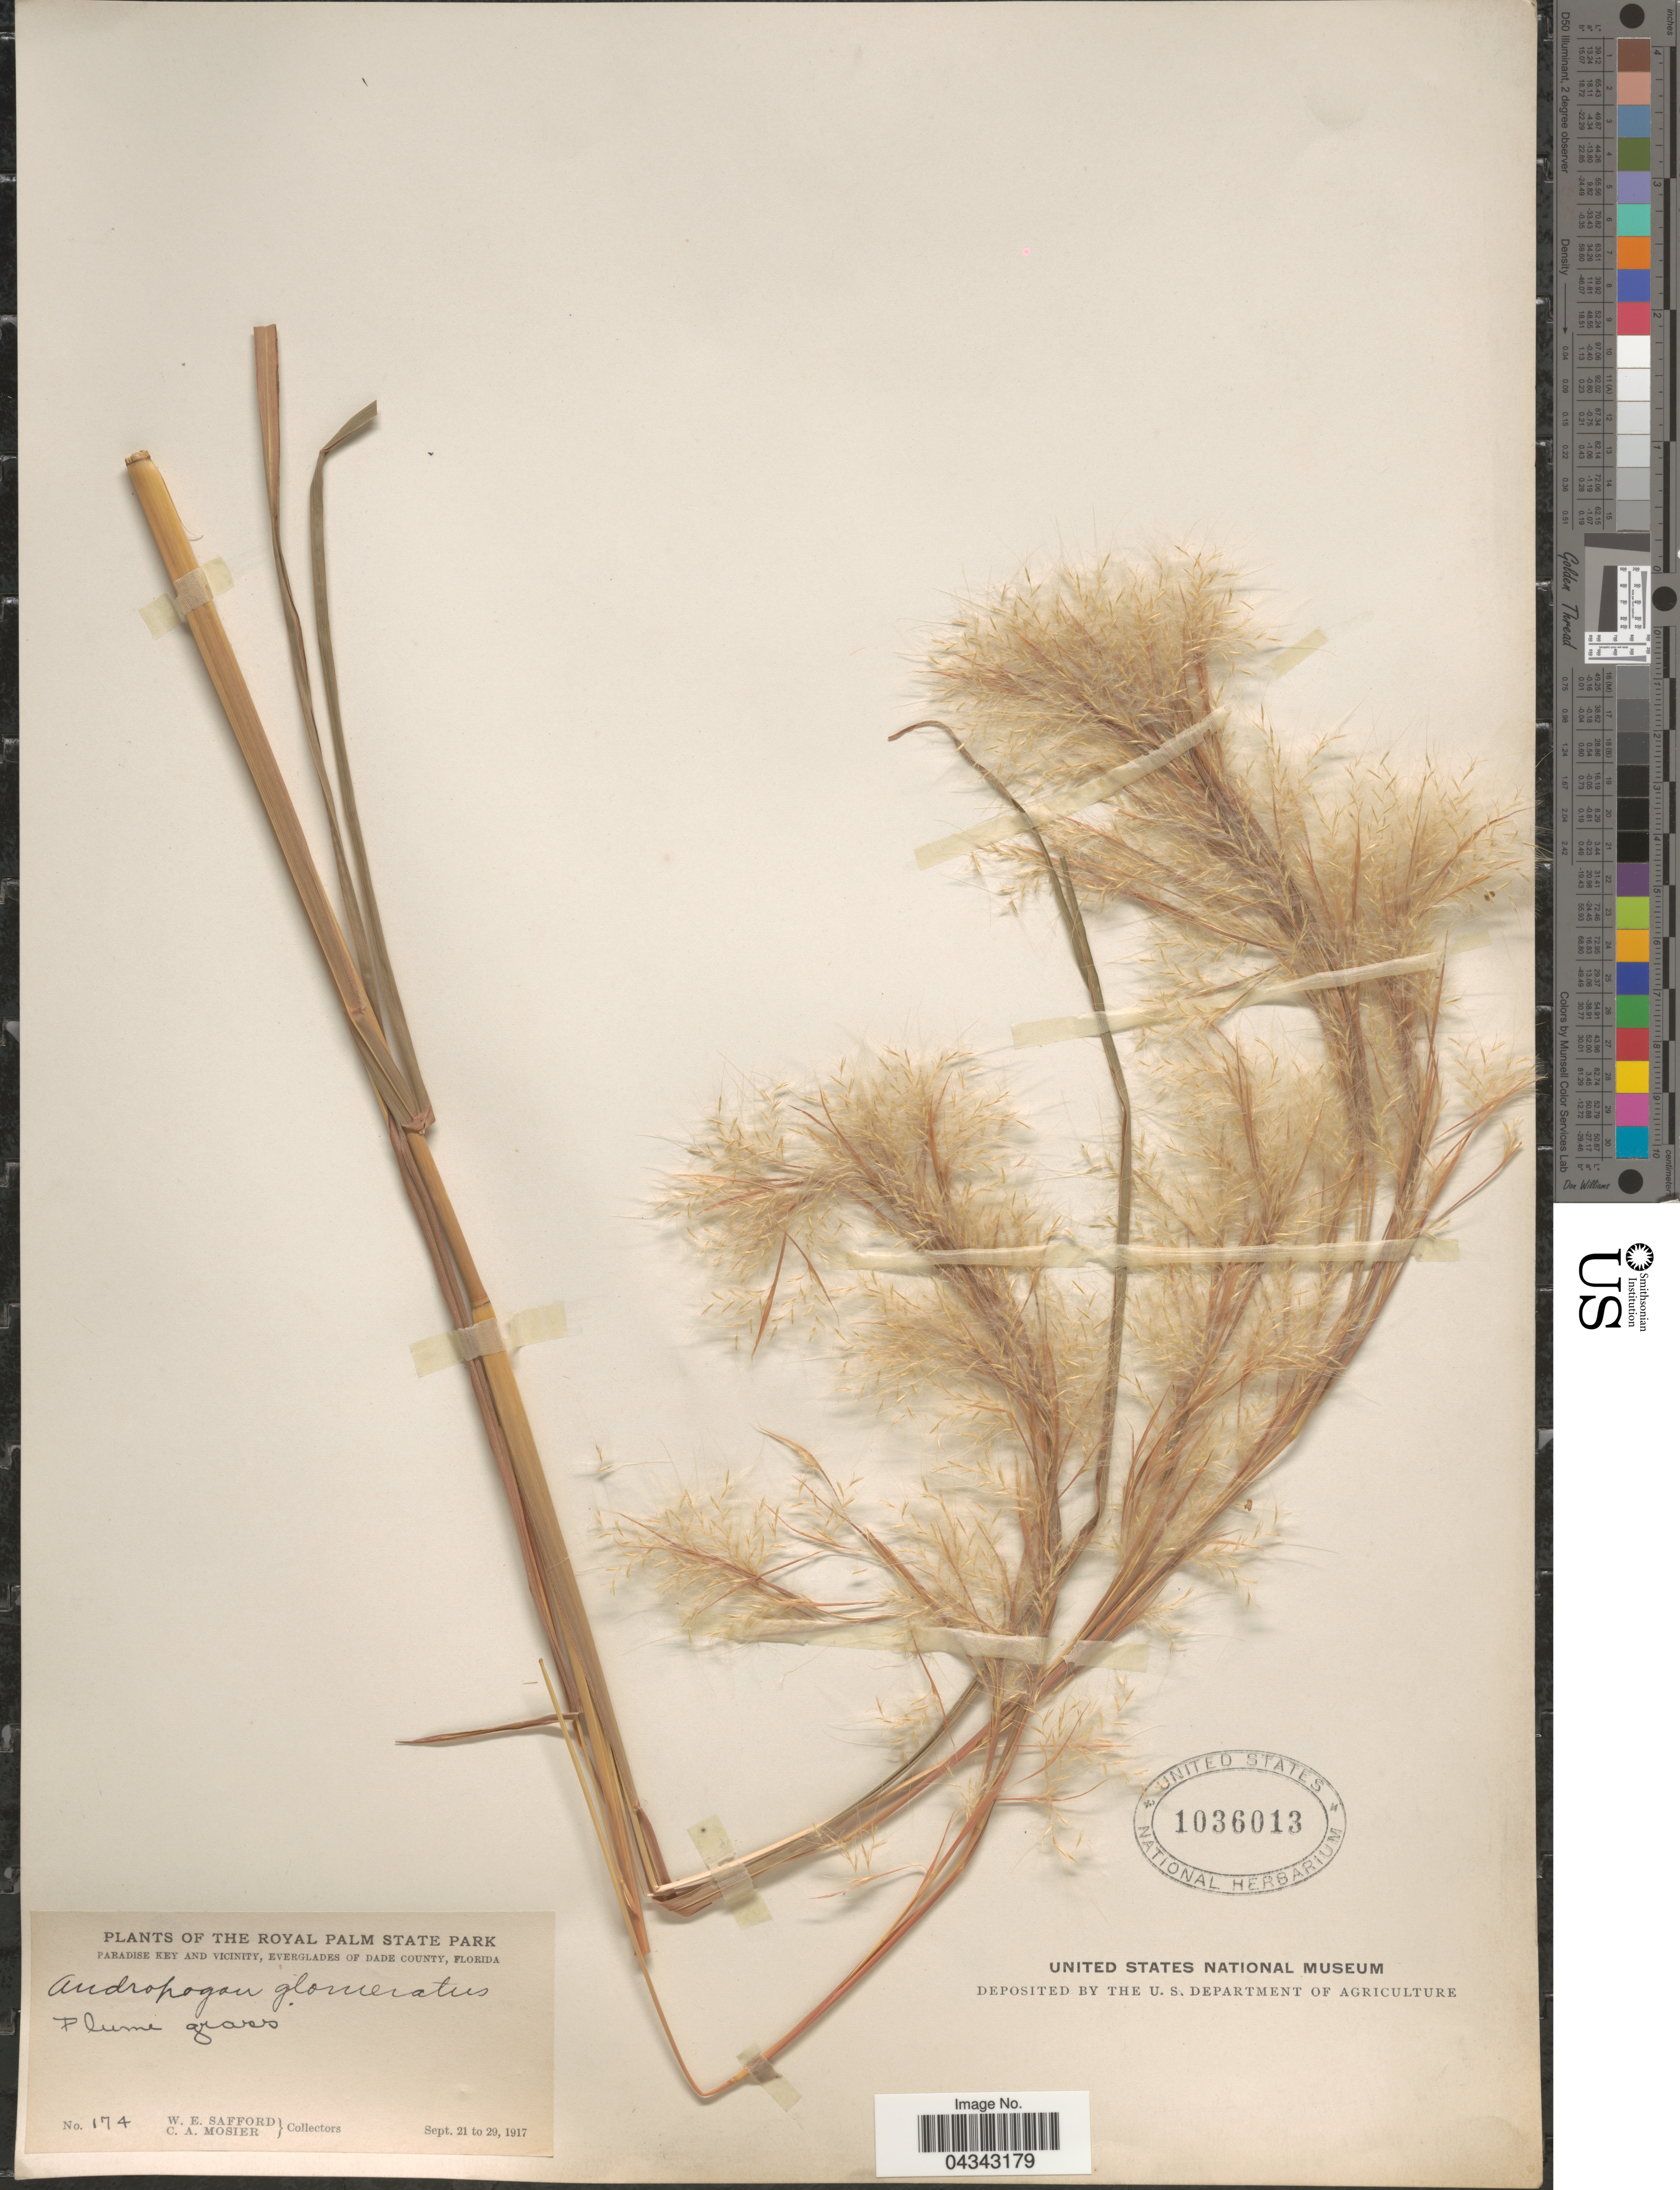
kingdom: Plantae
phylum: Tracheophyta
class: Liliopsida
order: Poales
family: Poaceae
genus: Andropogon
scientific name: Andropogon glomeratus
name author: (Walter) Britton, Stearns & Poggenb.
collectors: W. E. Safford & C. A. Mosier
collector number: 174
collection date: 1917-09-21/1917-09-29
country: United States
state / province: Florida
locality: Royal Palm State Park. Paradise Key and vicinity, Everglades of Dade County.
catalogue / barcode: US 1036013